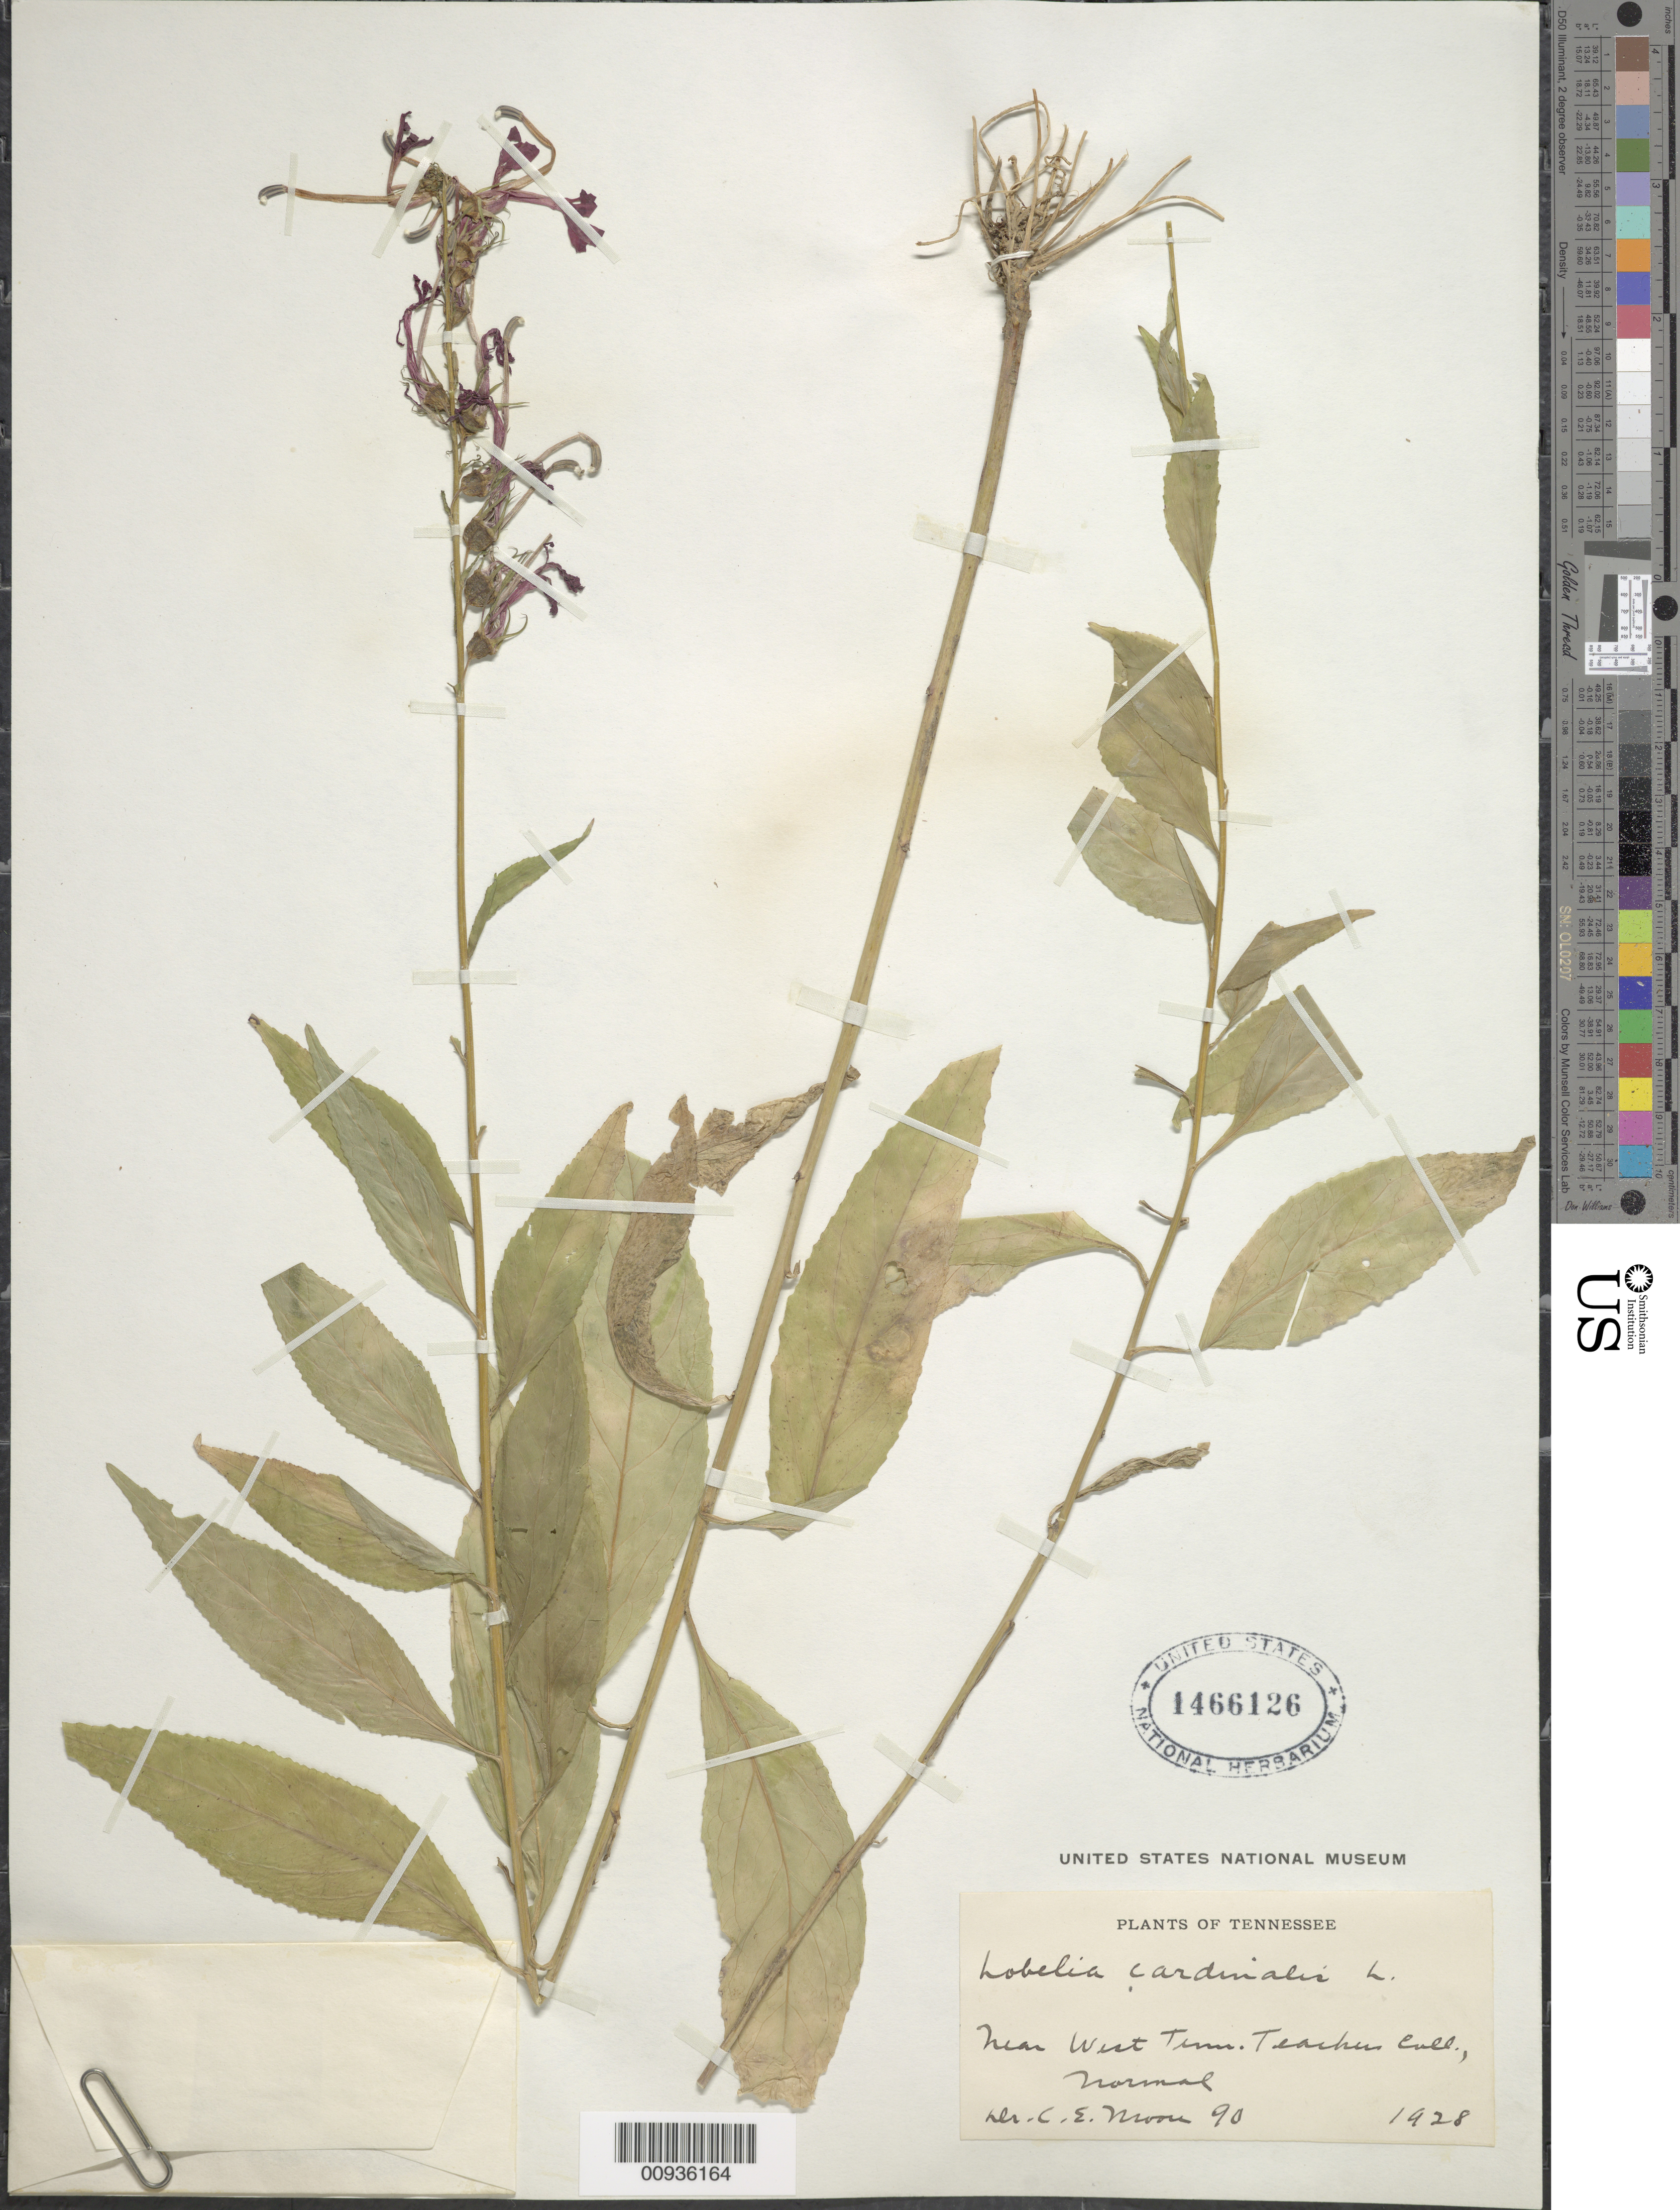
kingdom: Plantae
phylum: Tracheophyta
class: Magnoliopsida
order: Asterales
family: Campanulaceae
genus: Lobelia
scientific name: Lobelia cardinalis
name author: L.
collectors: C. Moore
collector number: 90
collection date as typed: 1928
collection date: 1928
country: United States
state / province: Tennessee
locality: Near West Tenn. Teachers Coll., Normal.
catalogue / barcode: US 1466126